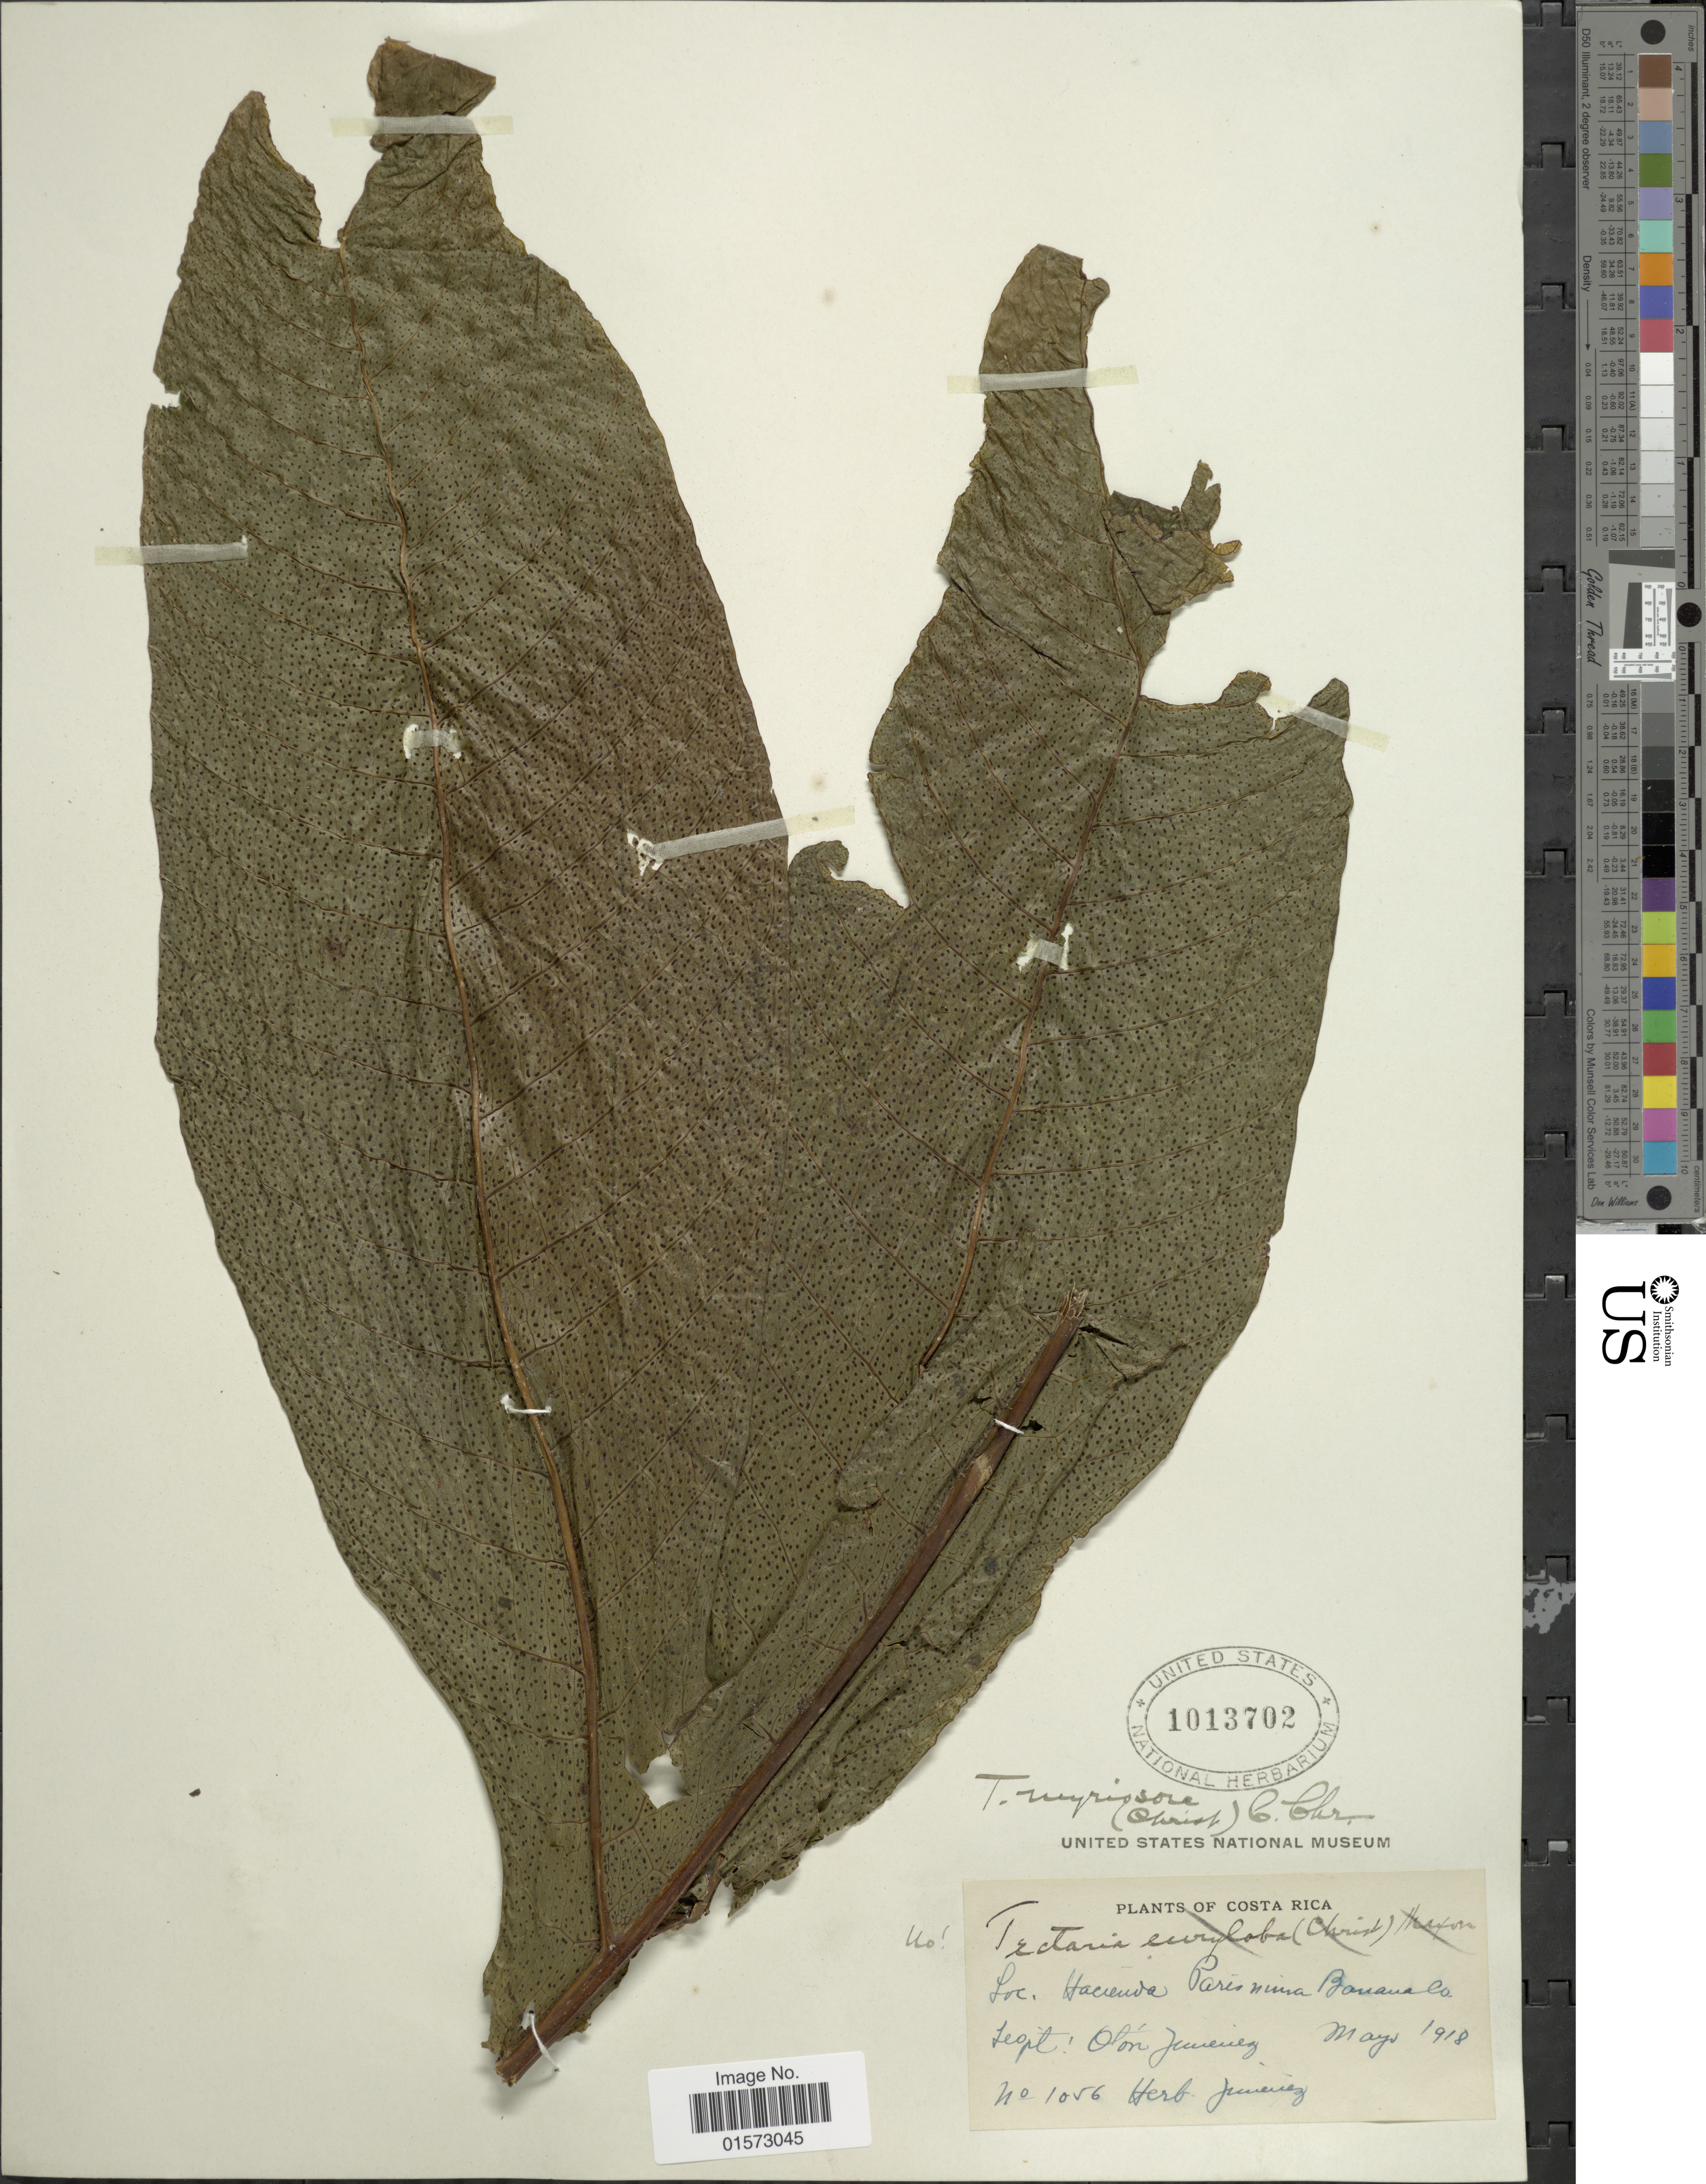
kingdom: Plantae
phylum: Tracheophyta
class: Polypodiopsida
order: Polypodiales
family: Tectariaceae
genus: Tectaria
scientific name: Tectaria draconoptera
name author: (D.C. Eaton) Copel.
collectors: O. Jimenez L.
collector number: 1056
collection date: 1918-05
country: Costa Rica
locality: Hacienda Parismina Banana Co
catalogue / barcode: US 1013702